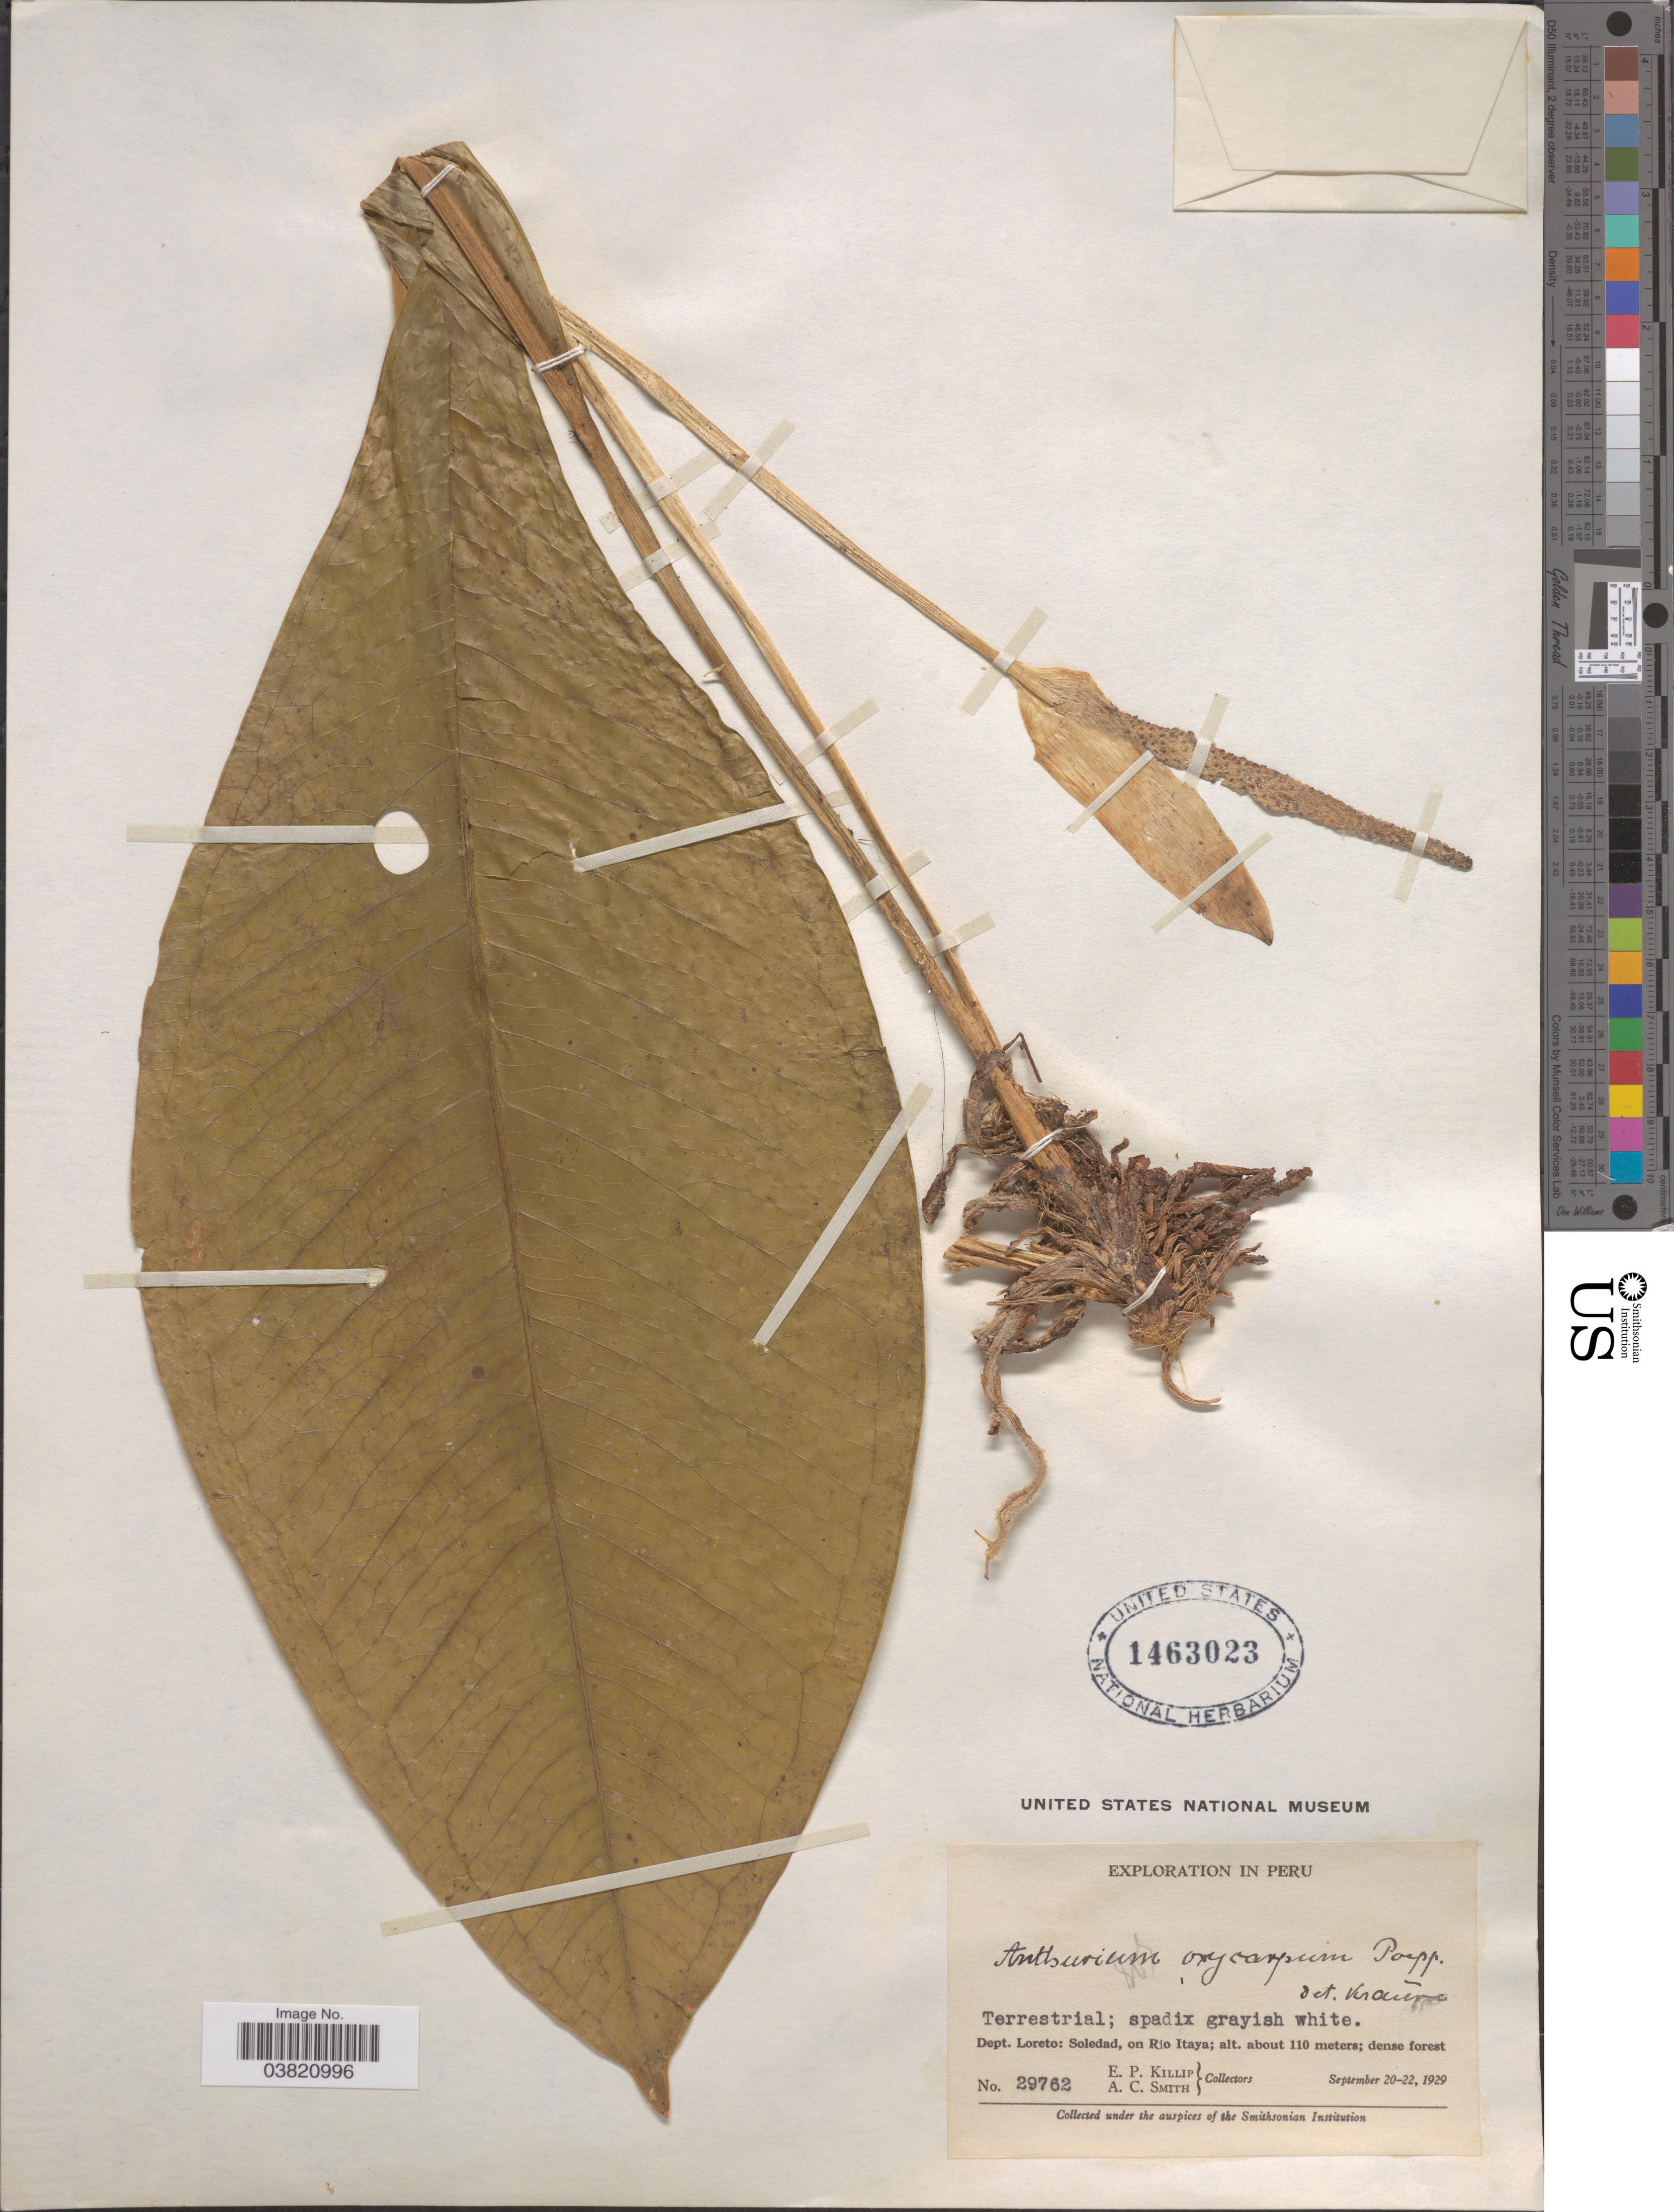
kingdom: Plantae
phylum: Tracheophyta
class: Liliopsida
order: Alismatales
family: Araceae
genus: Anthurium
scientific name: Anthurium oxycarpum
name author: Poepp.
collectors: E. P. Killip & A. C. Smith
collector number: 29762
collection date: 1929-09-20/1929-09-22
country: Peru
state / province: Loreto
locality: Dept. Loreto: Soledad, on Río Itaya.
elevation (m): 110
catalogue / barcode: US 1463023